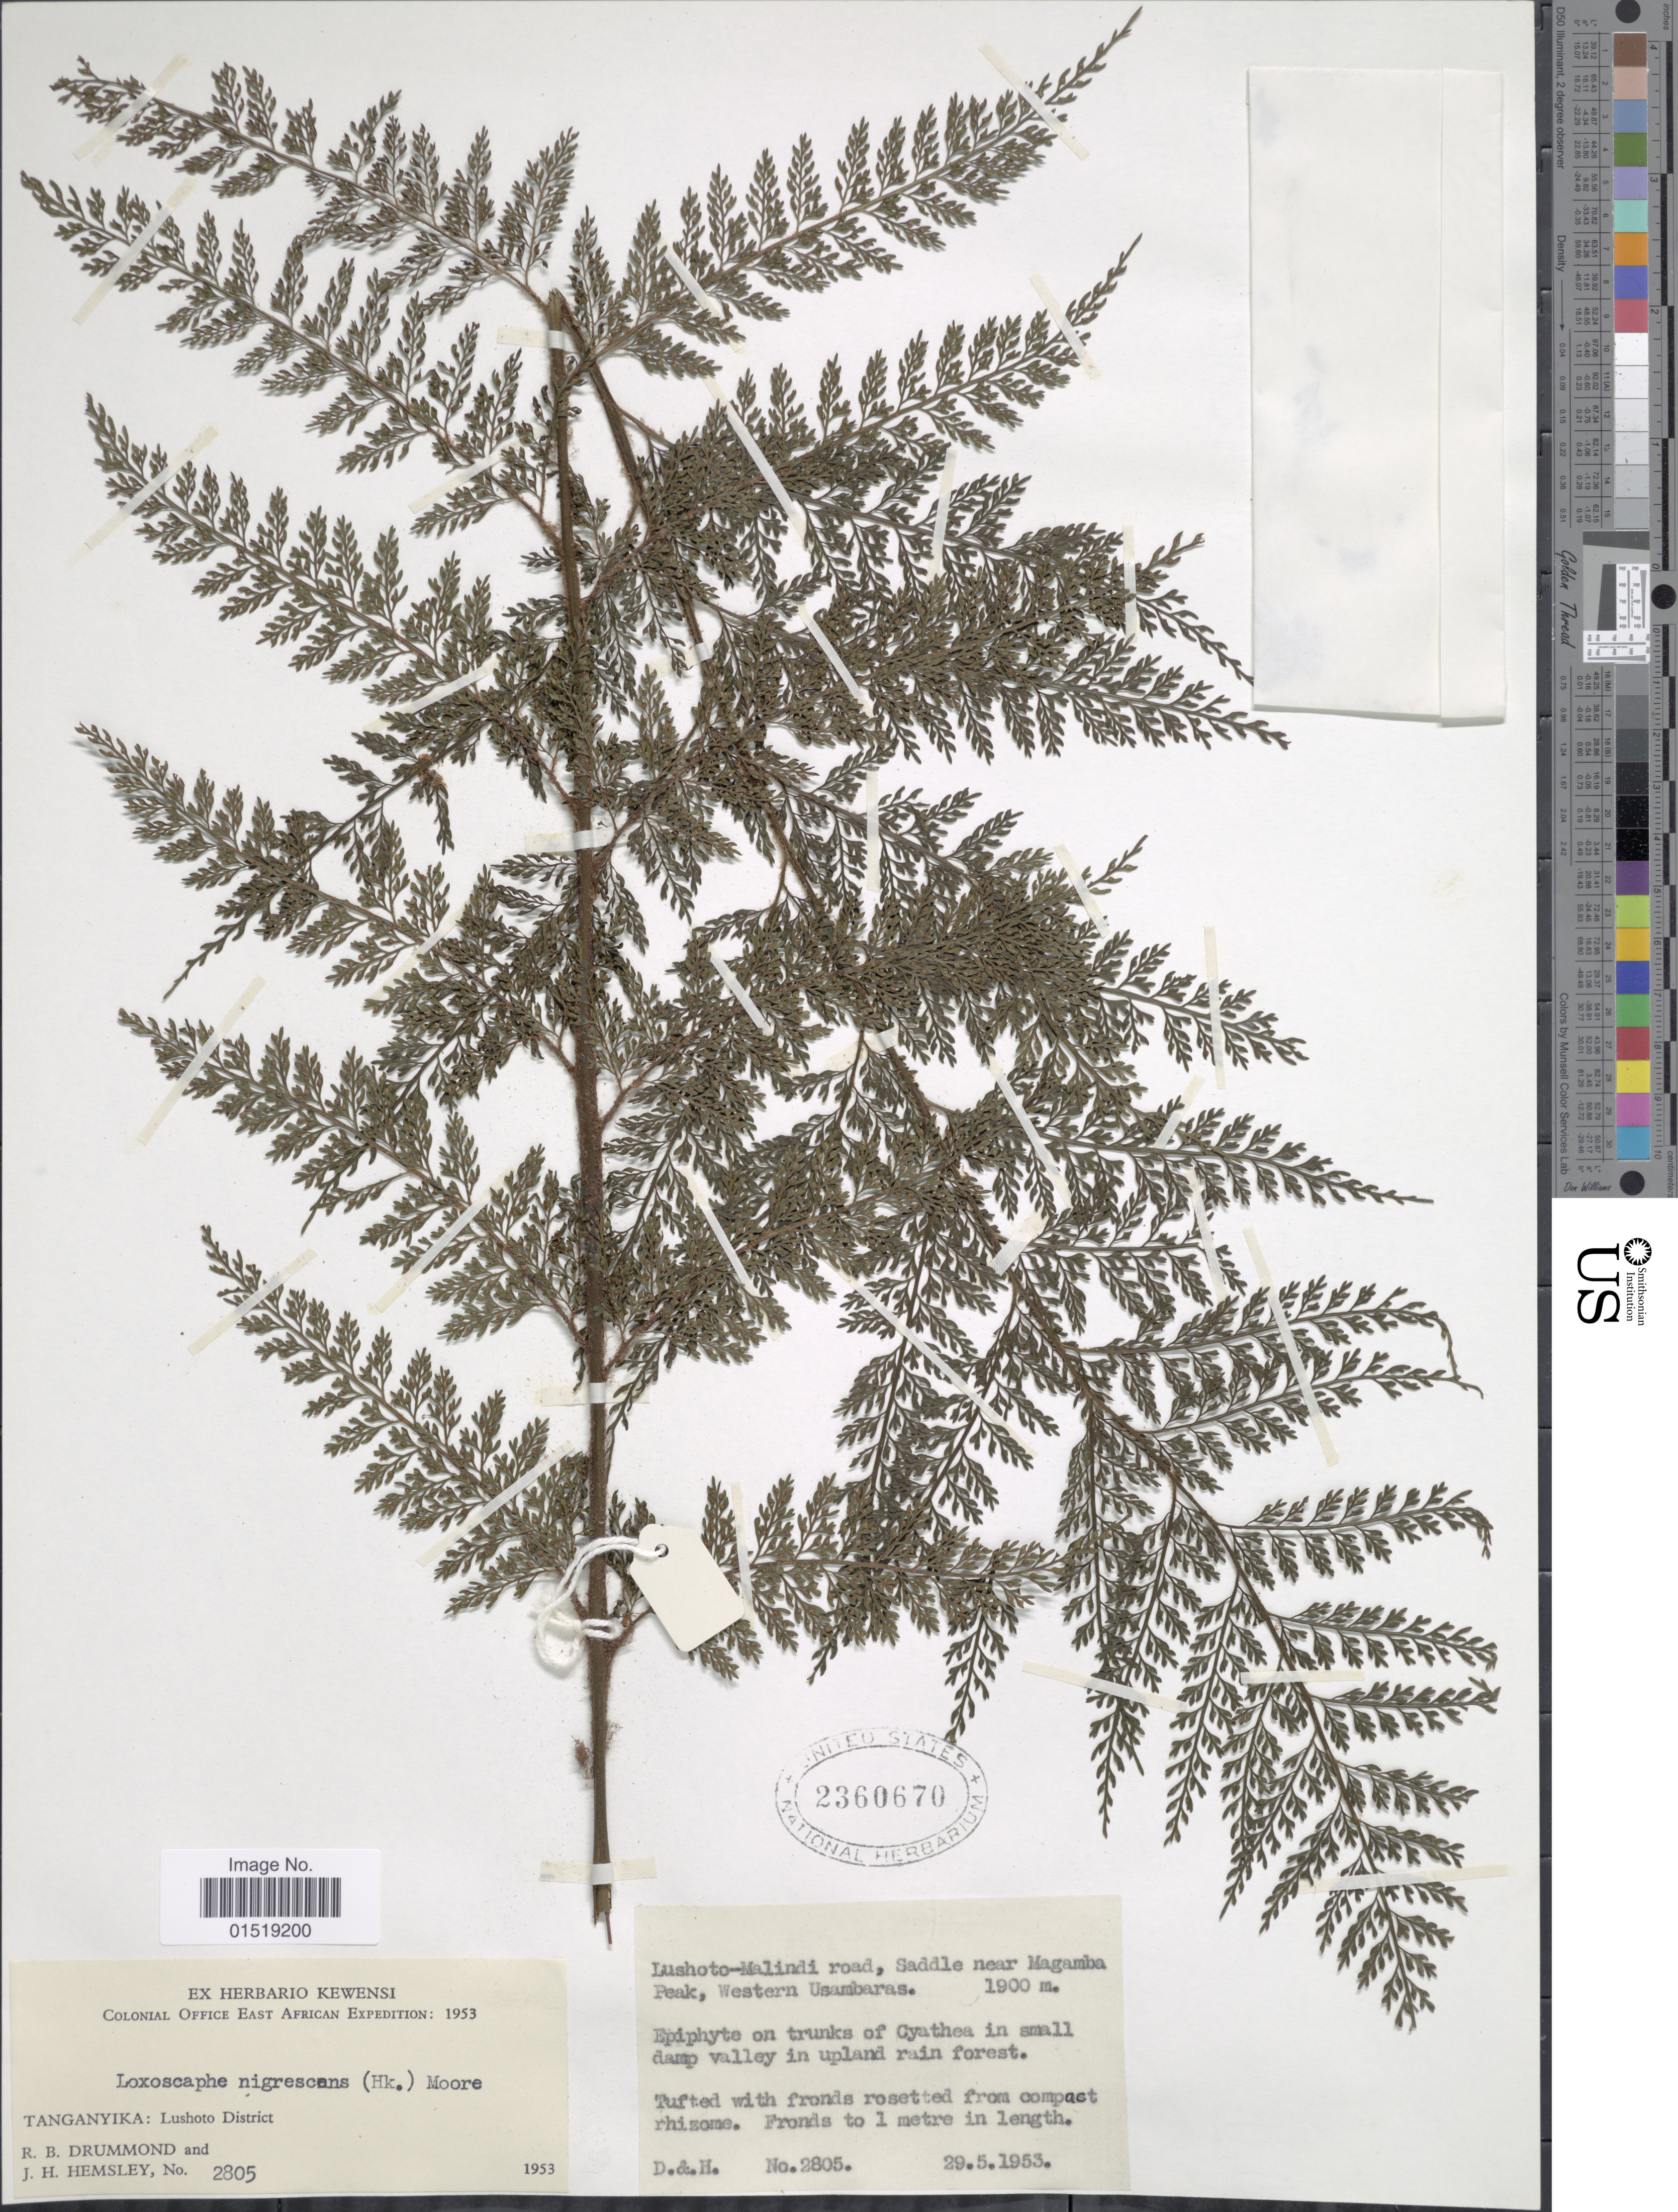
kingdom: Plantae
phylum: Tracheophyta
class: Polypodiopsida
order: Polypodiales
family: Aspleniaceae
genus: Asplenium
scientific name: Asplenium hypomelas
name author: Kuhn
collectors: R. Drummond & J. H. Hemsley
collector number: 2805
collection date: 1953-05-29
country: Tanzania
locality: Tanganyika: Lushoto District. Lushoto-Malindi road, Saddle near Magamba Peak, Western Usambaras.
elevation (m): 1900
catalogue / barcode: US 2360670